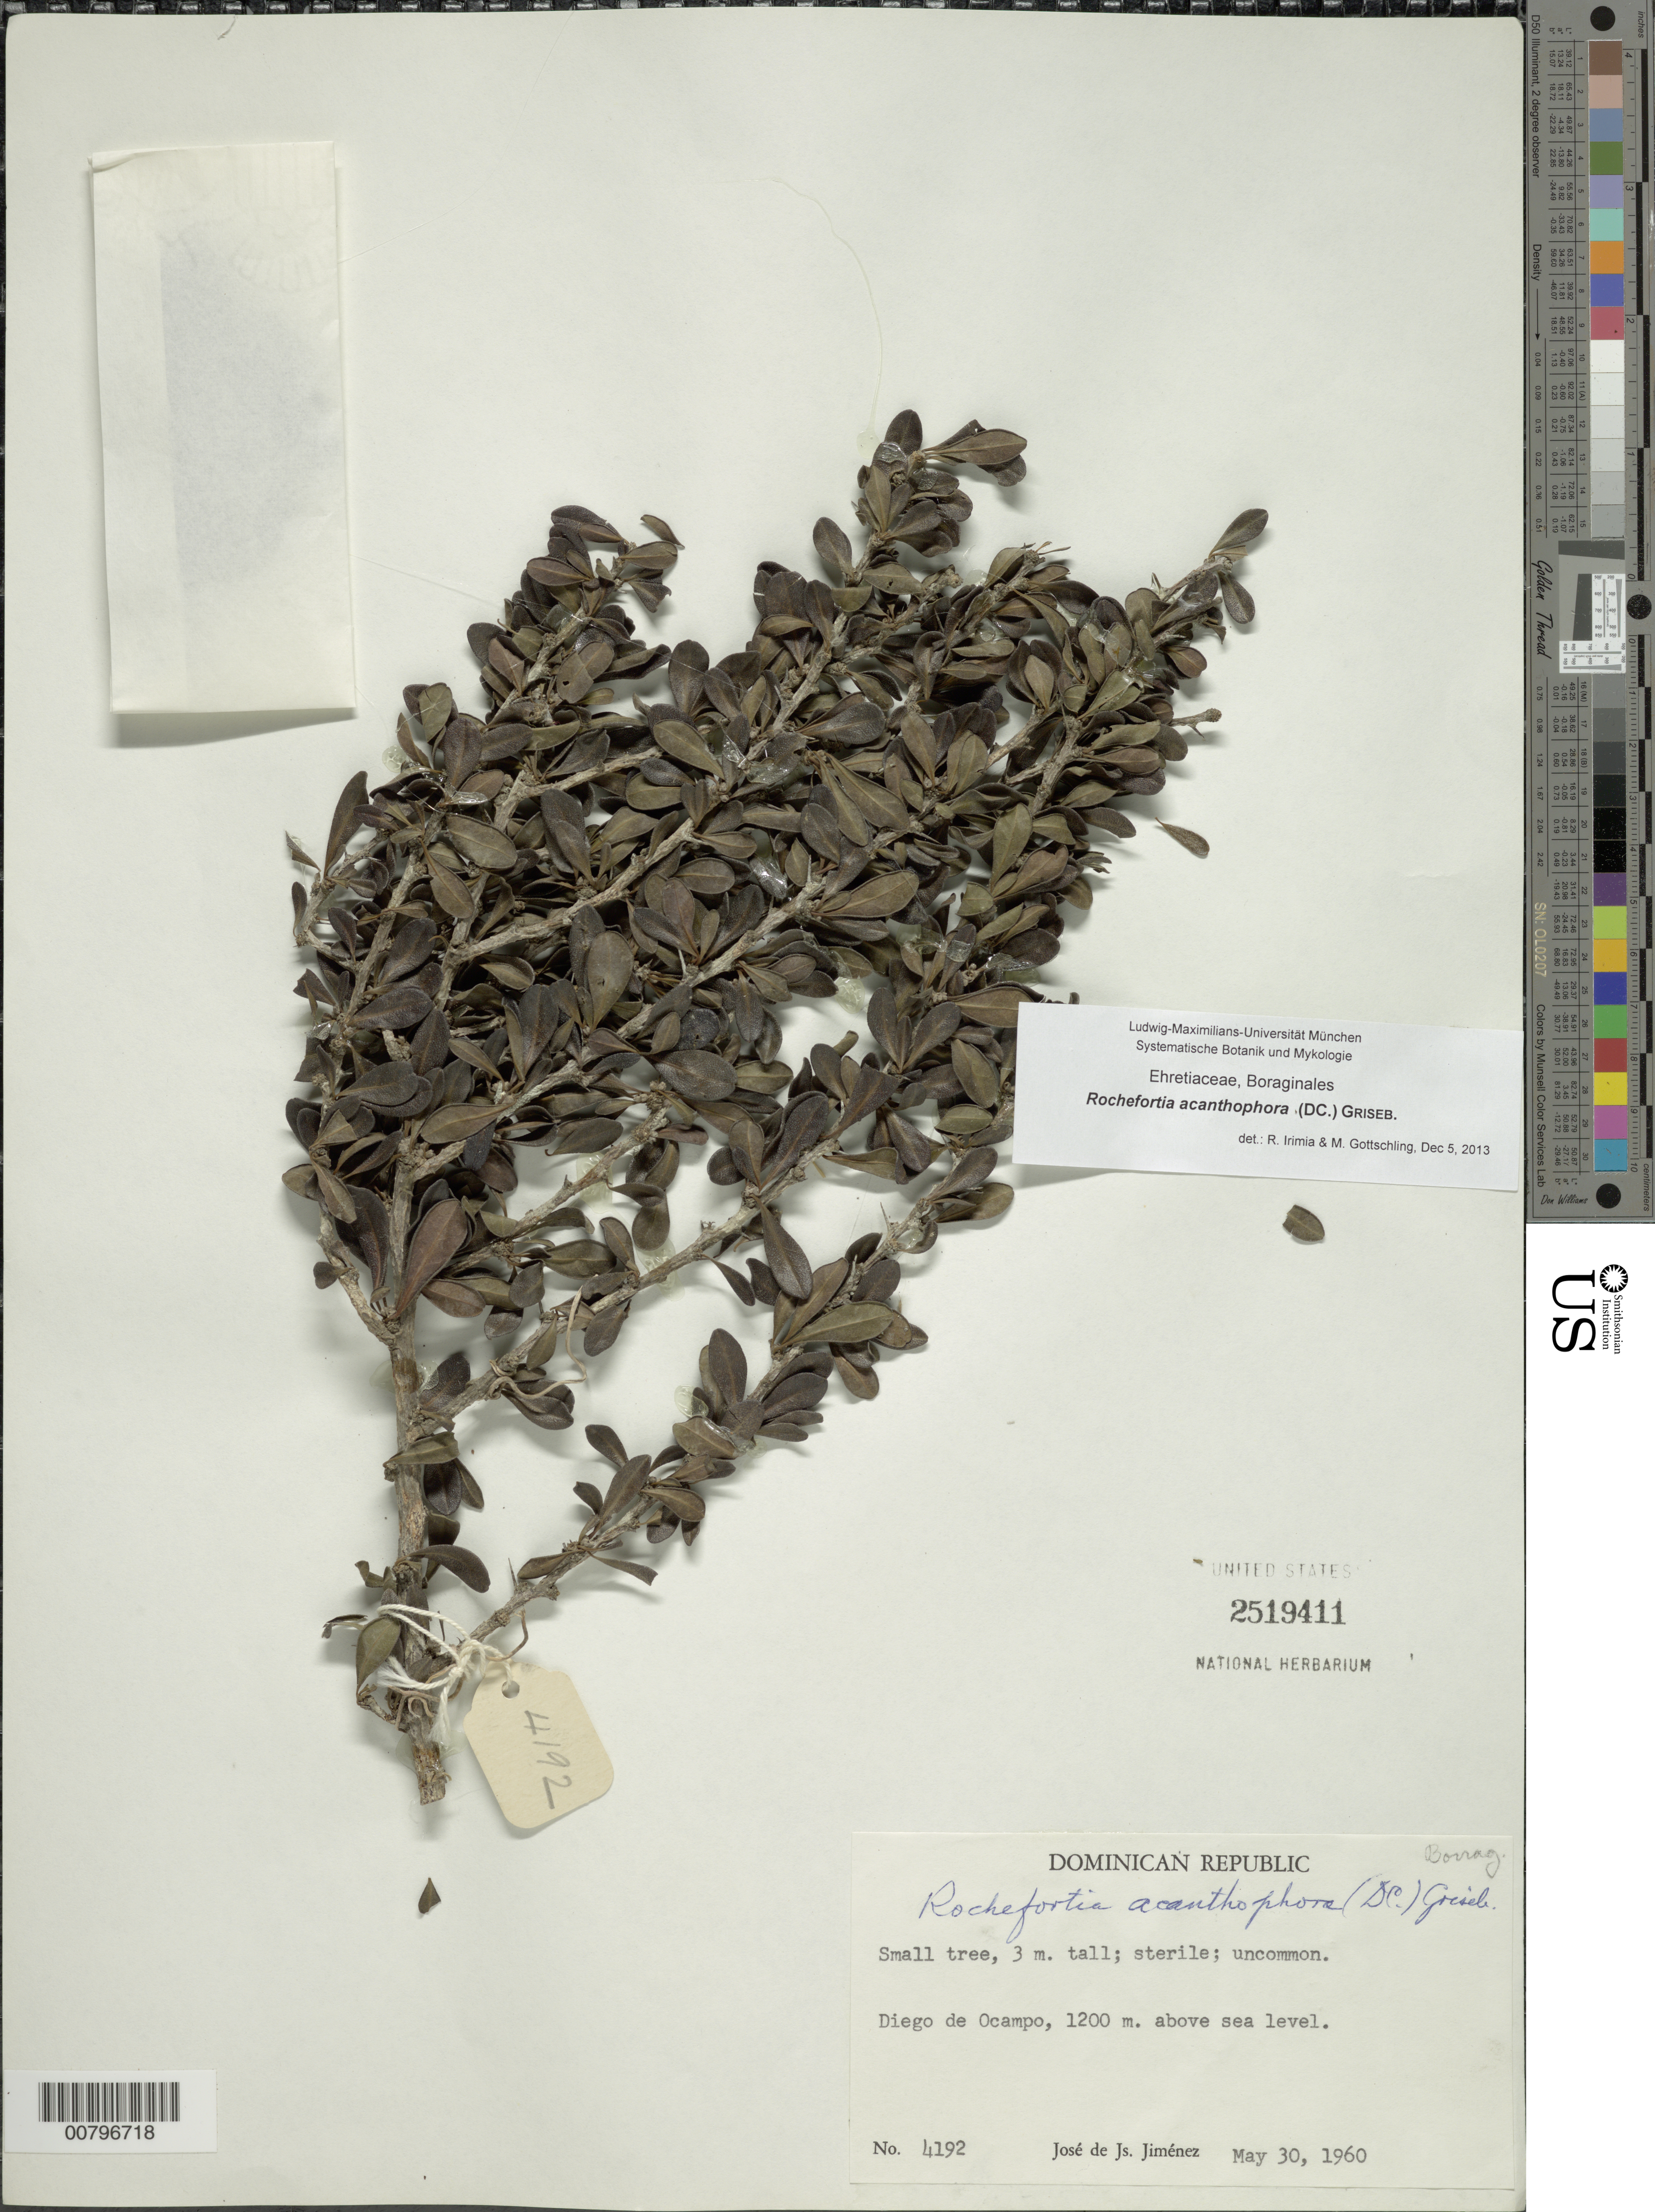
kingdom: Plantae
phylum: Tracheophyta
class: Magnoliopsida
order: Boraginales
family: Ehretiaceae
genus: Rochefortia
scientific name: Rochefortia acanthophora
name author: (DC.) Griseb.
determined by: Irimia, R.; Gottschling, M.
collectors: J. J. Jiménez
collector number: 4192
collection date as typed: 30 May 1960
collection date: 1960-05-30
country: Dominican Republic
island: Hispaniola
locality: Diego de Ocampo.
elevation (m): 1200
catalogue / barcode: US 2519411